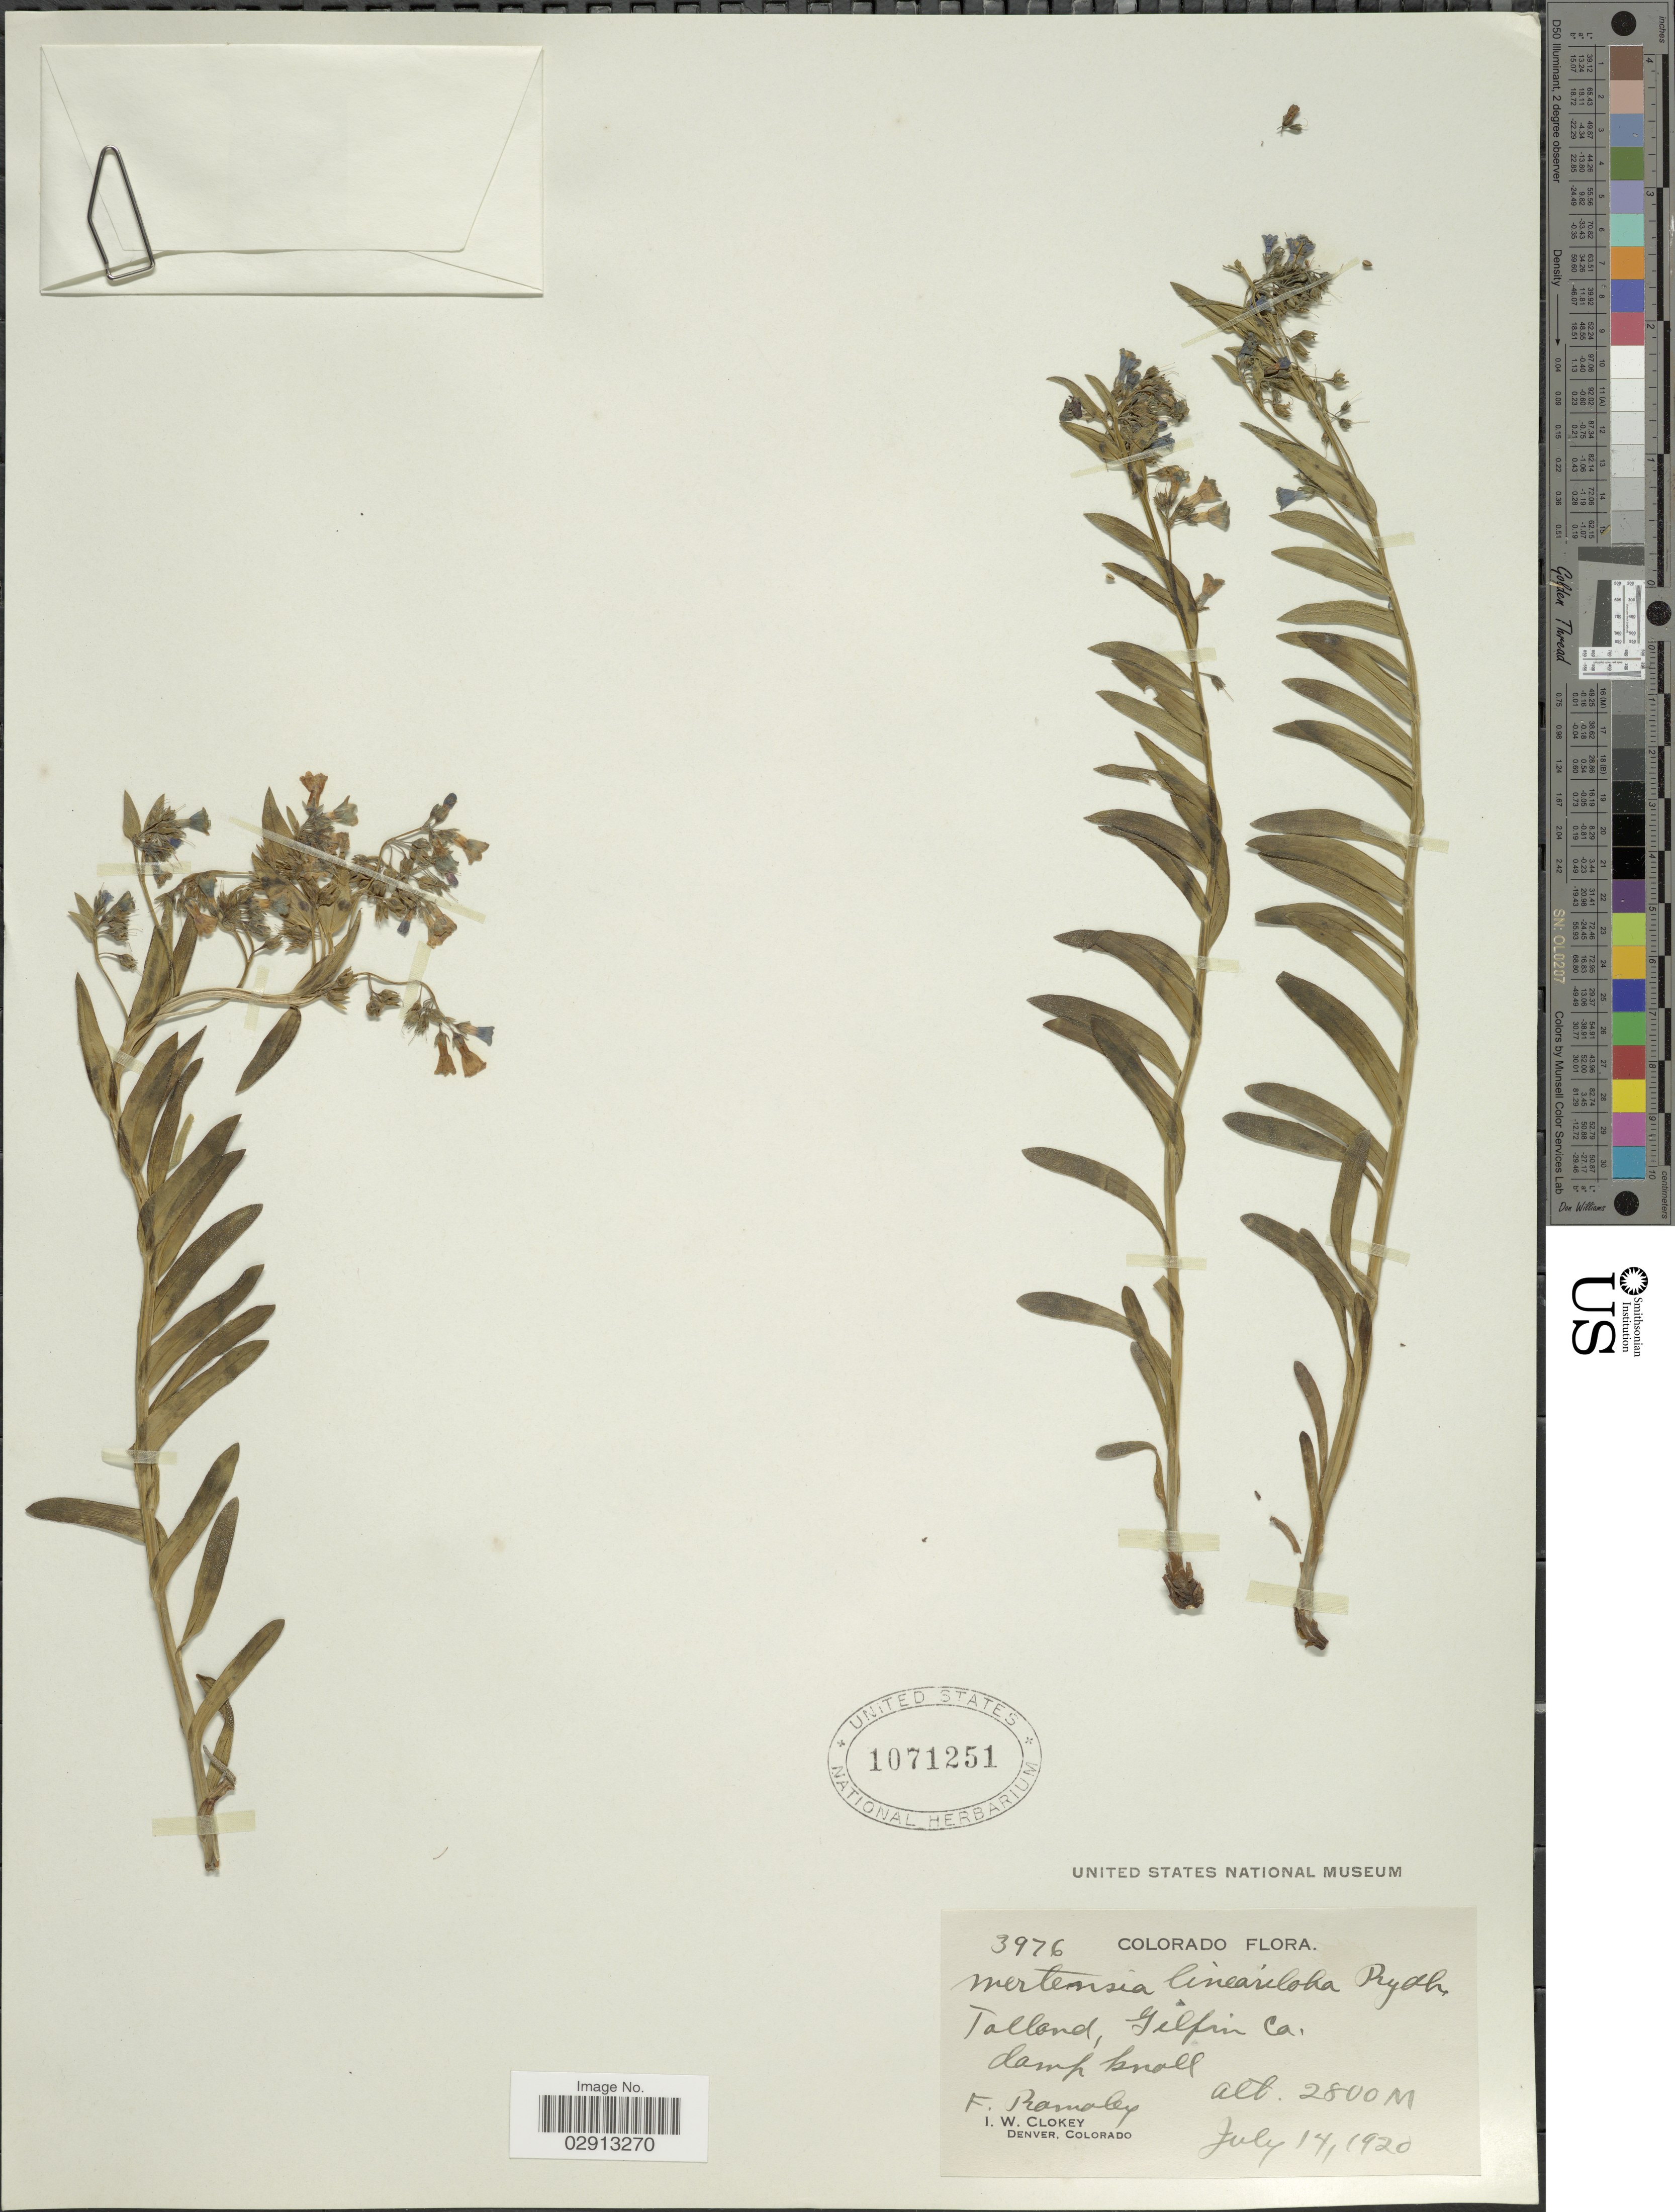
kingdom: Plantae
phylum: Tracheophyta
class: Magnoliopsida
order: Boraginales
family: Boraginaceae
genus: Mertensia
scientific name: Mertensia viridis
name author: (A. Nelson) A. Nelson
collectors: I. W. Clokey & F. Ramaley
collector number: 3976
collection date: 1920-07-14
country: United States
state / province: Colorado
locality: Tolland, Gilpin Co.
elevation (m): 2800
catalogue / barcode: US 1071251